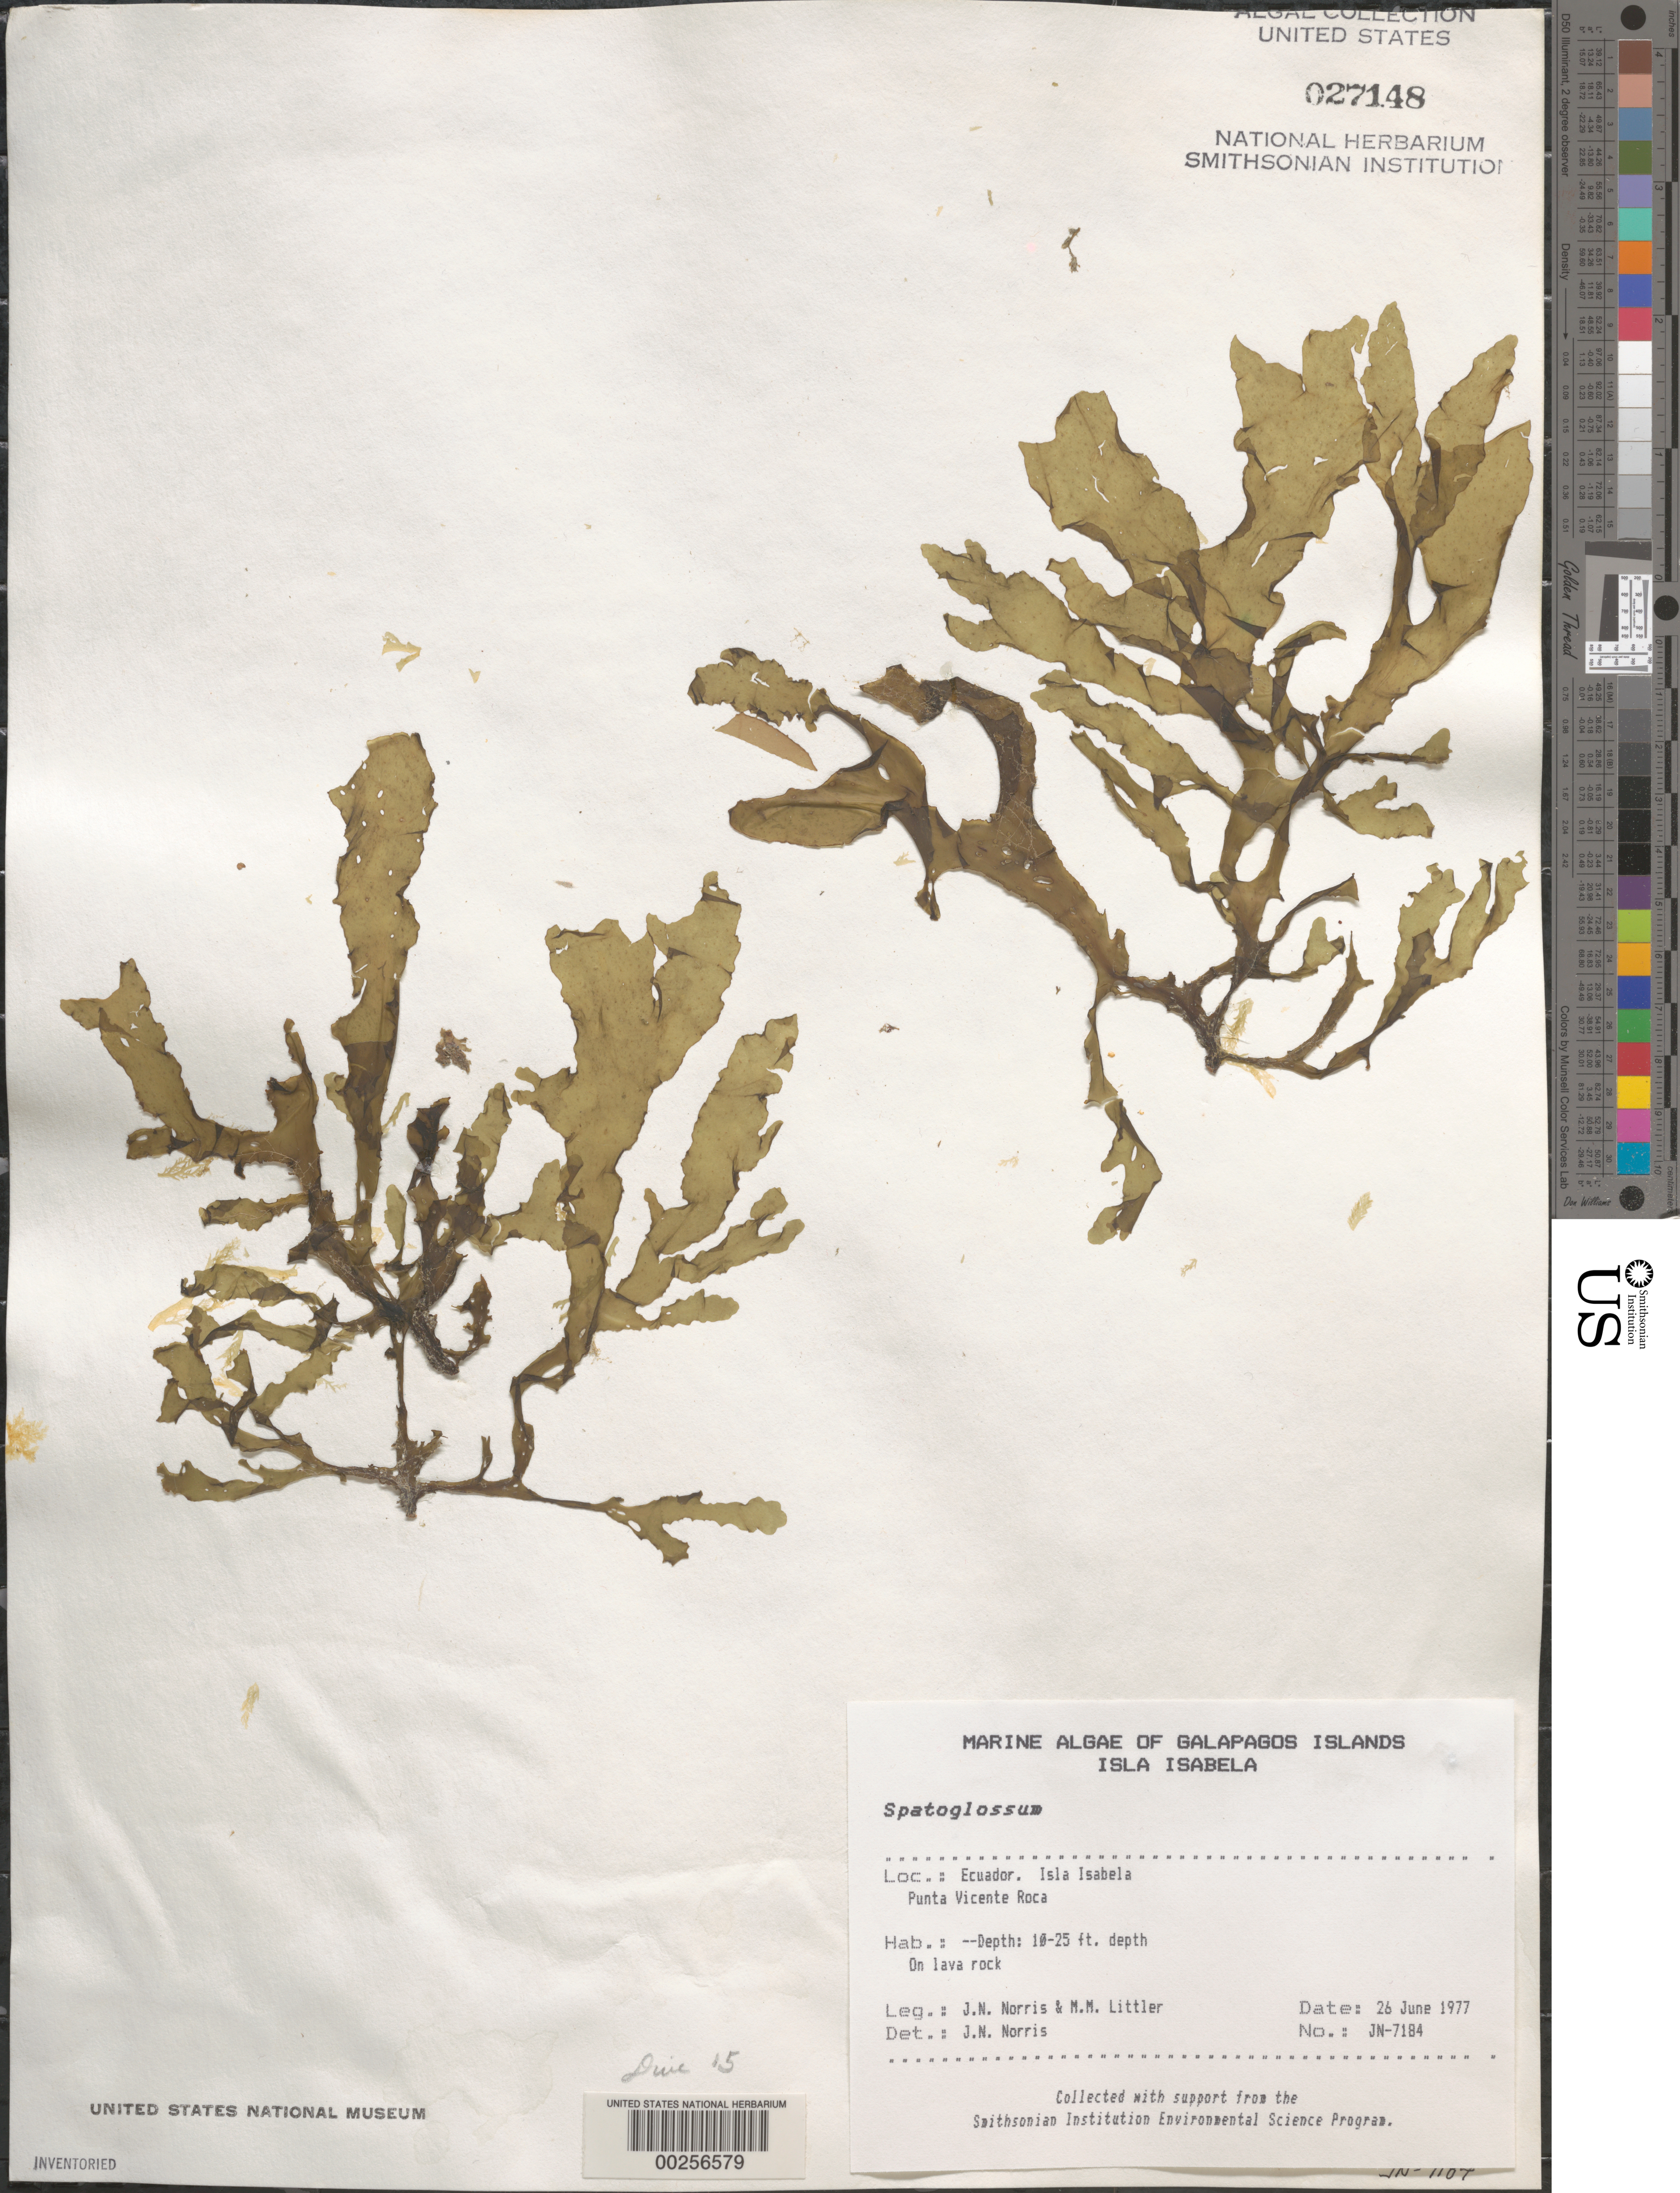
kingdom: Chromista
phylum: Ochrophyta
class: Phaeophyceae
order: Dictyotales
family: Dictyotaceae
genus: Spatoglossum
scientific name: Spatoglossum sp.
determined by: Norris, James N.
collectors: J. N. Norris & M. M. Littler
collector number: JN-7184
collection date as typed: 26 Jun 1977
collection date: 1977-06-26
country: Ecuador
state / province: Colón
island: Isabela [Albemarle]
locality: Punta Vicente Roca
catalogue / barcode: US 27148